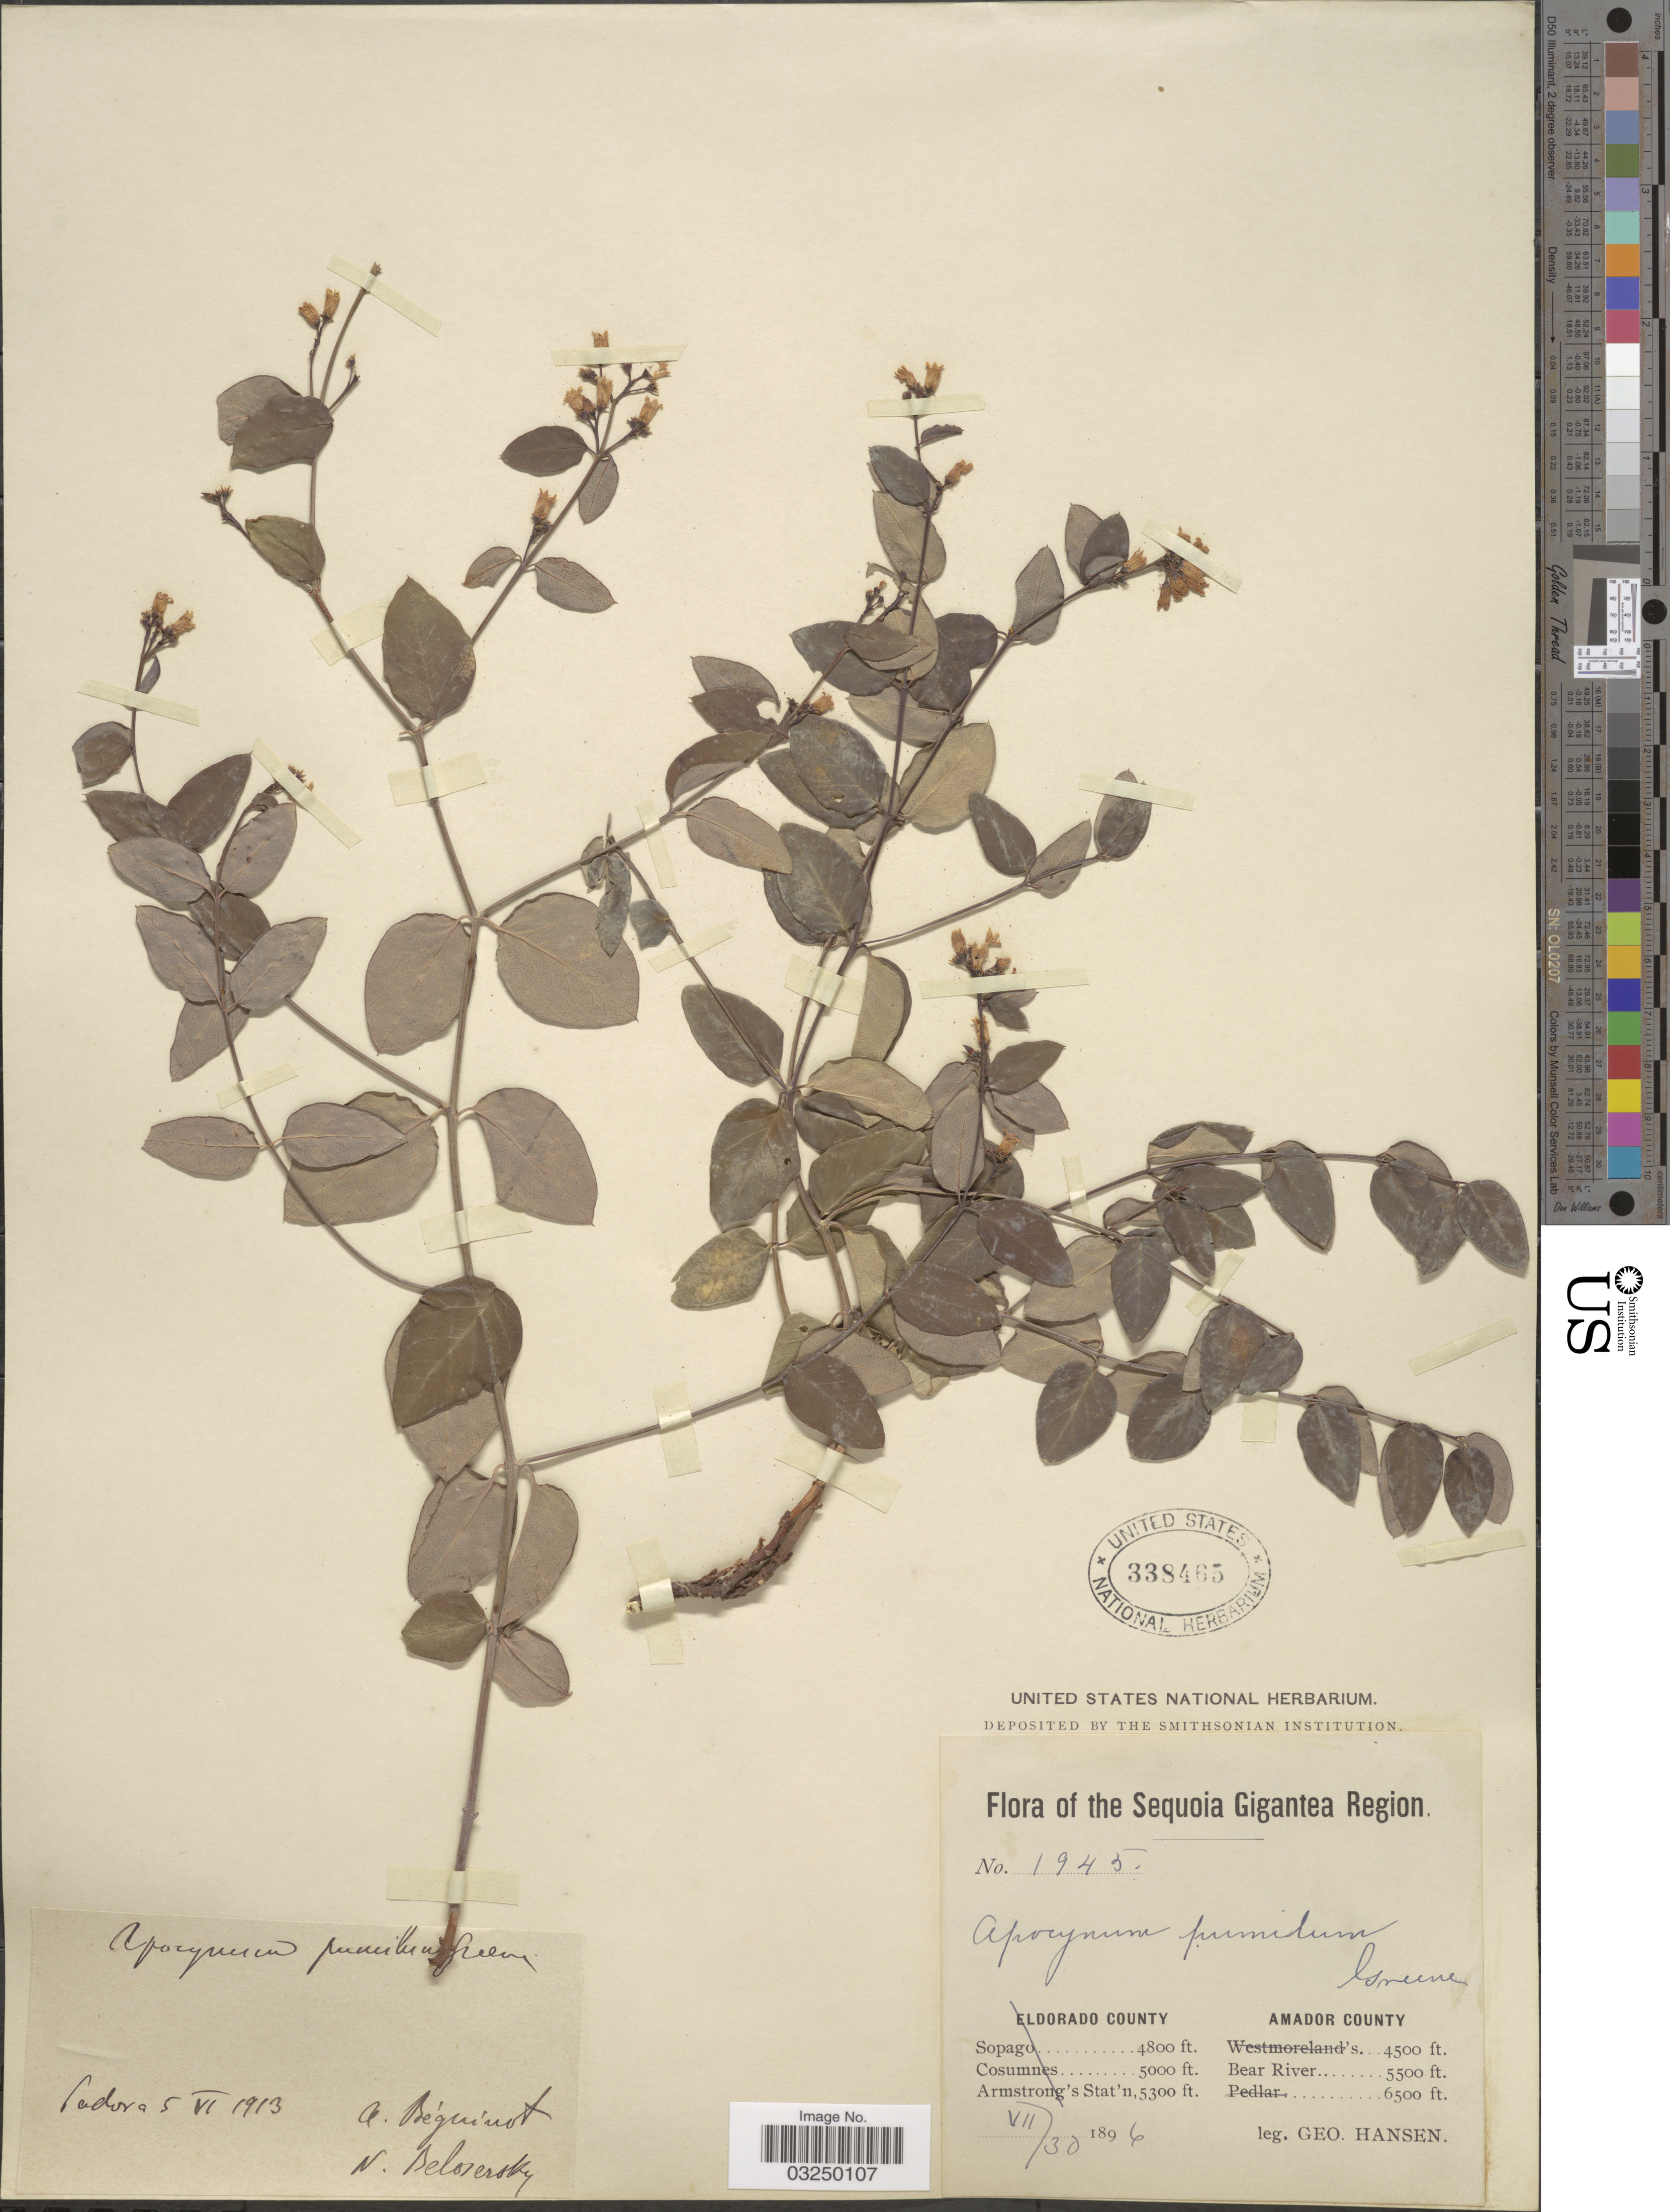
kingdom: Plantae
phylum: Tracheophyta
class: Magnoliopsida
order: Gentianales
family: Apocynaceae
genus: Apocynum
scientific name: Apocynum pumilum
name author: (A. Gray) Greene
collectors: G. Hansen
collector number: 1945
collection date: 1896-07-30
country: United States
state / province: California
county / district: Amador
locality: Sequoia Gigantea Region. Amador County. Bear River.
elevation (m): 1676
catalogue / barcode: US 338465